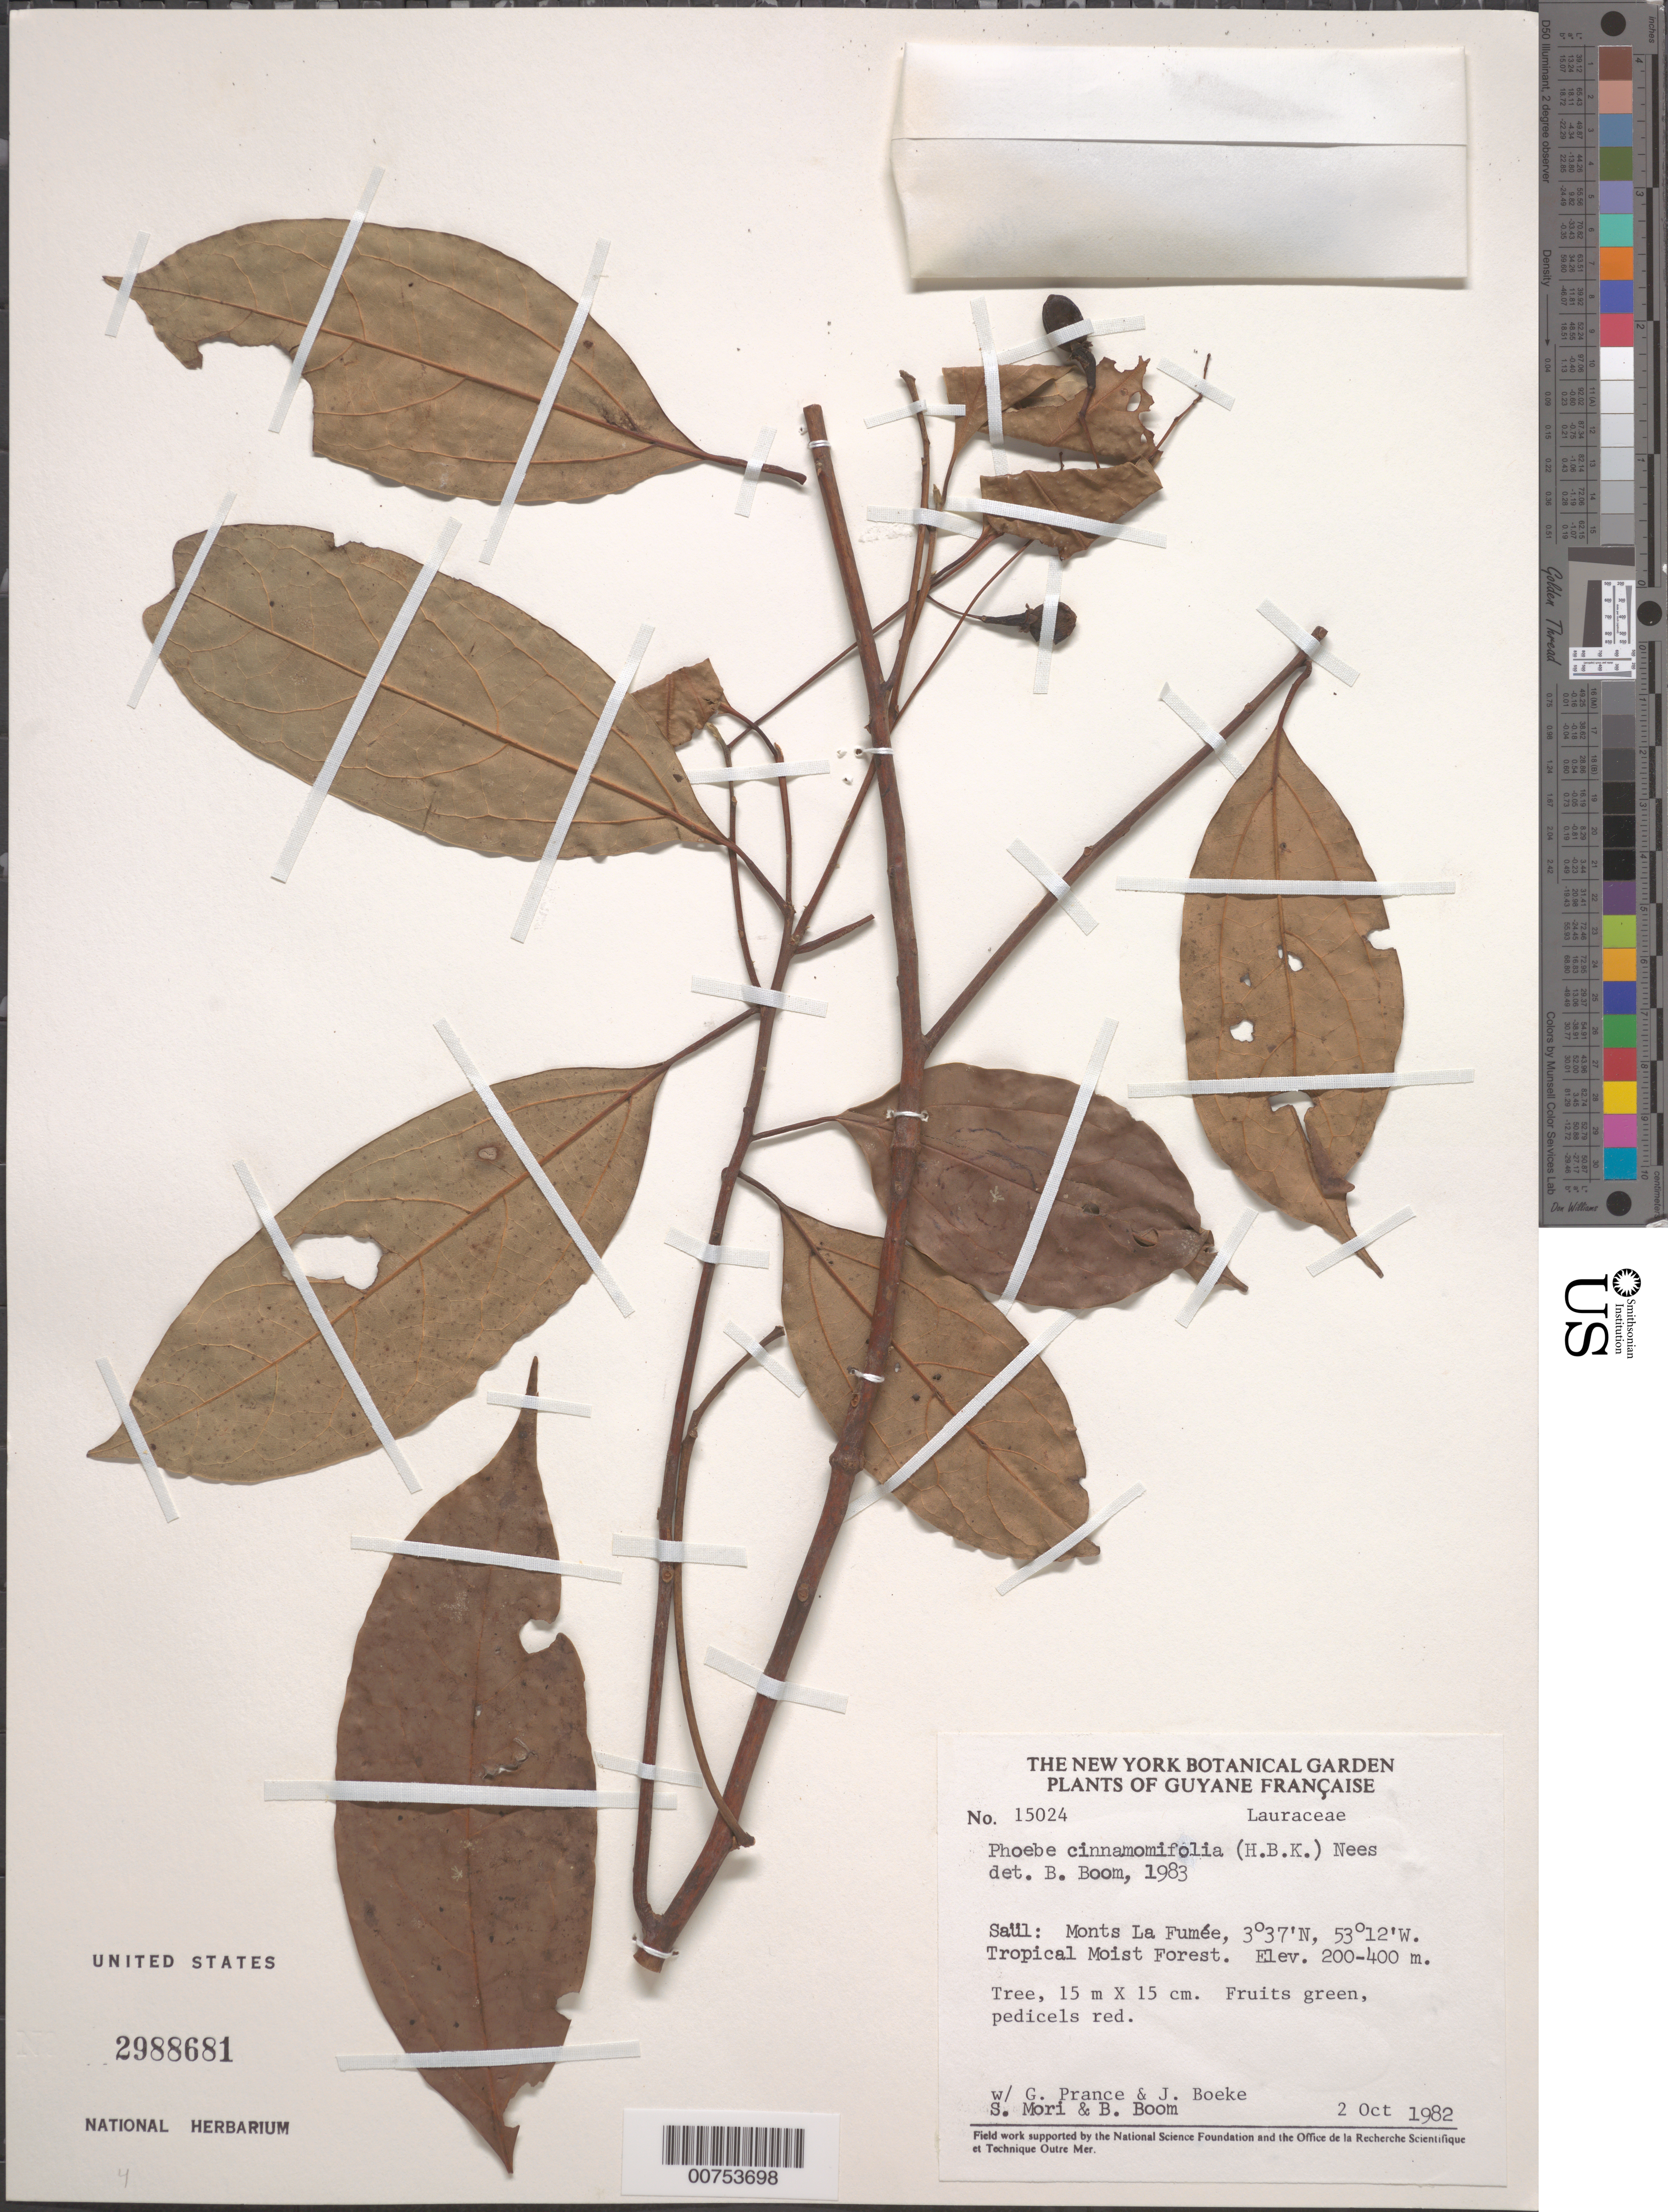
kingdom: Plantae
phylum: Tracheophyta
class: Magnoliopsida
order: Laurales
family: Lauraceae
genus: Phoebe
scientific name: Phoebe cinnamomifolia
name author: (Kunth) Nees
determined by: Boom, B. M.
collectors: S. Mori, B. M. Boom, G. T. Prance & J. D. Boeke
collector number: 15024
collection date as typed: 2-Oct-82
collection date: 1982-10-02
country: French Guiana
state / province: Saint-Laurent-du-Maroni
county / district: Saül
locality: Saül, Monts La Fumée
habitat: Tropical moist forest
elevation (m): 200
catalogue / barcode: US 2988681